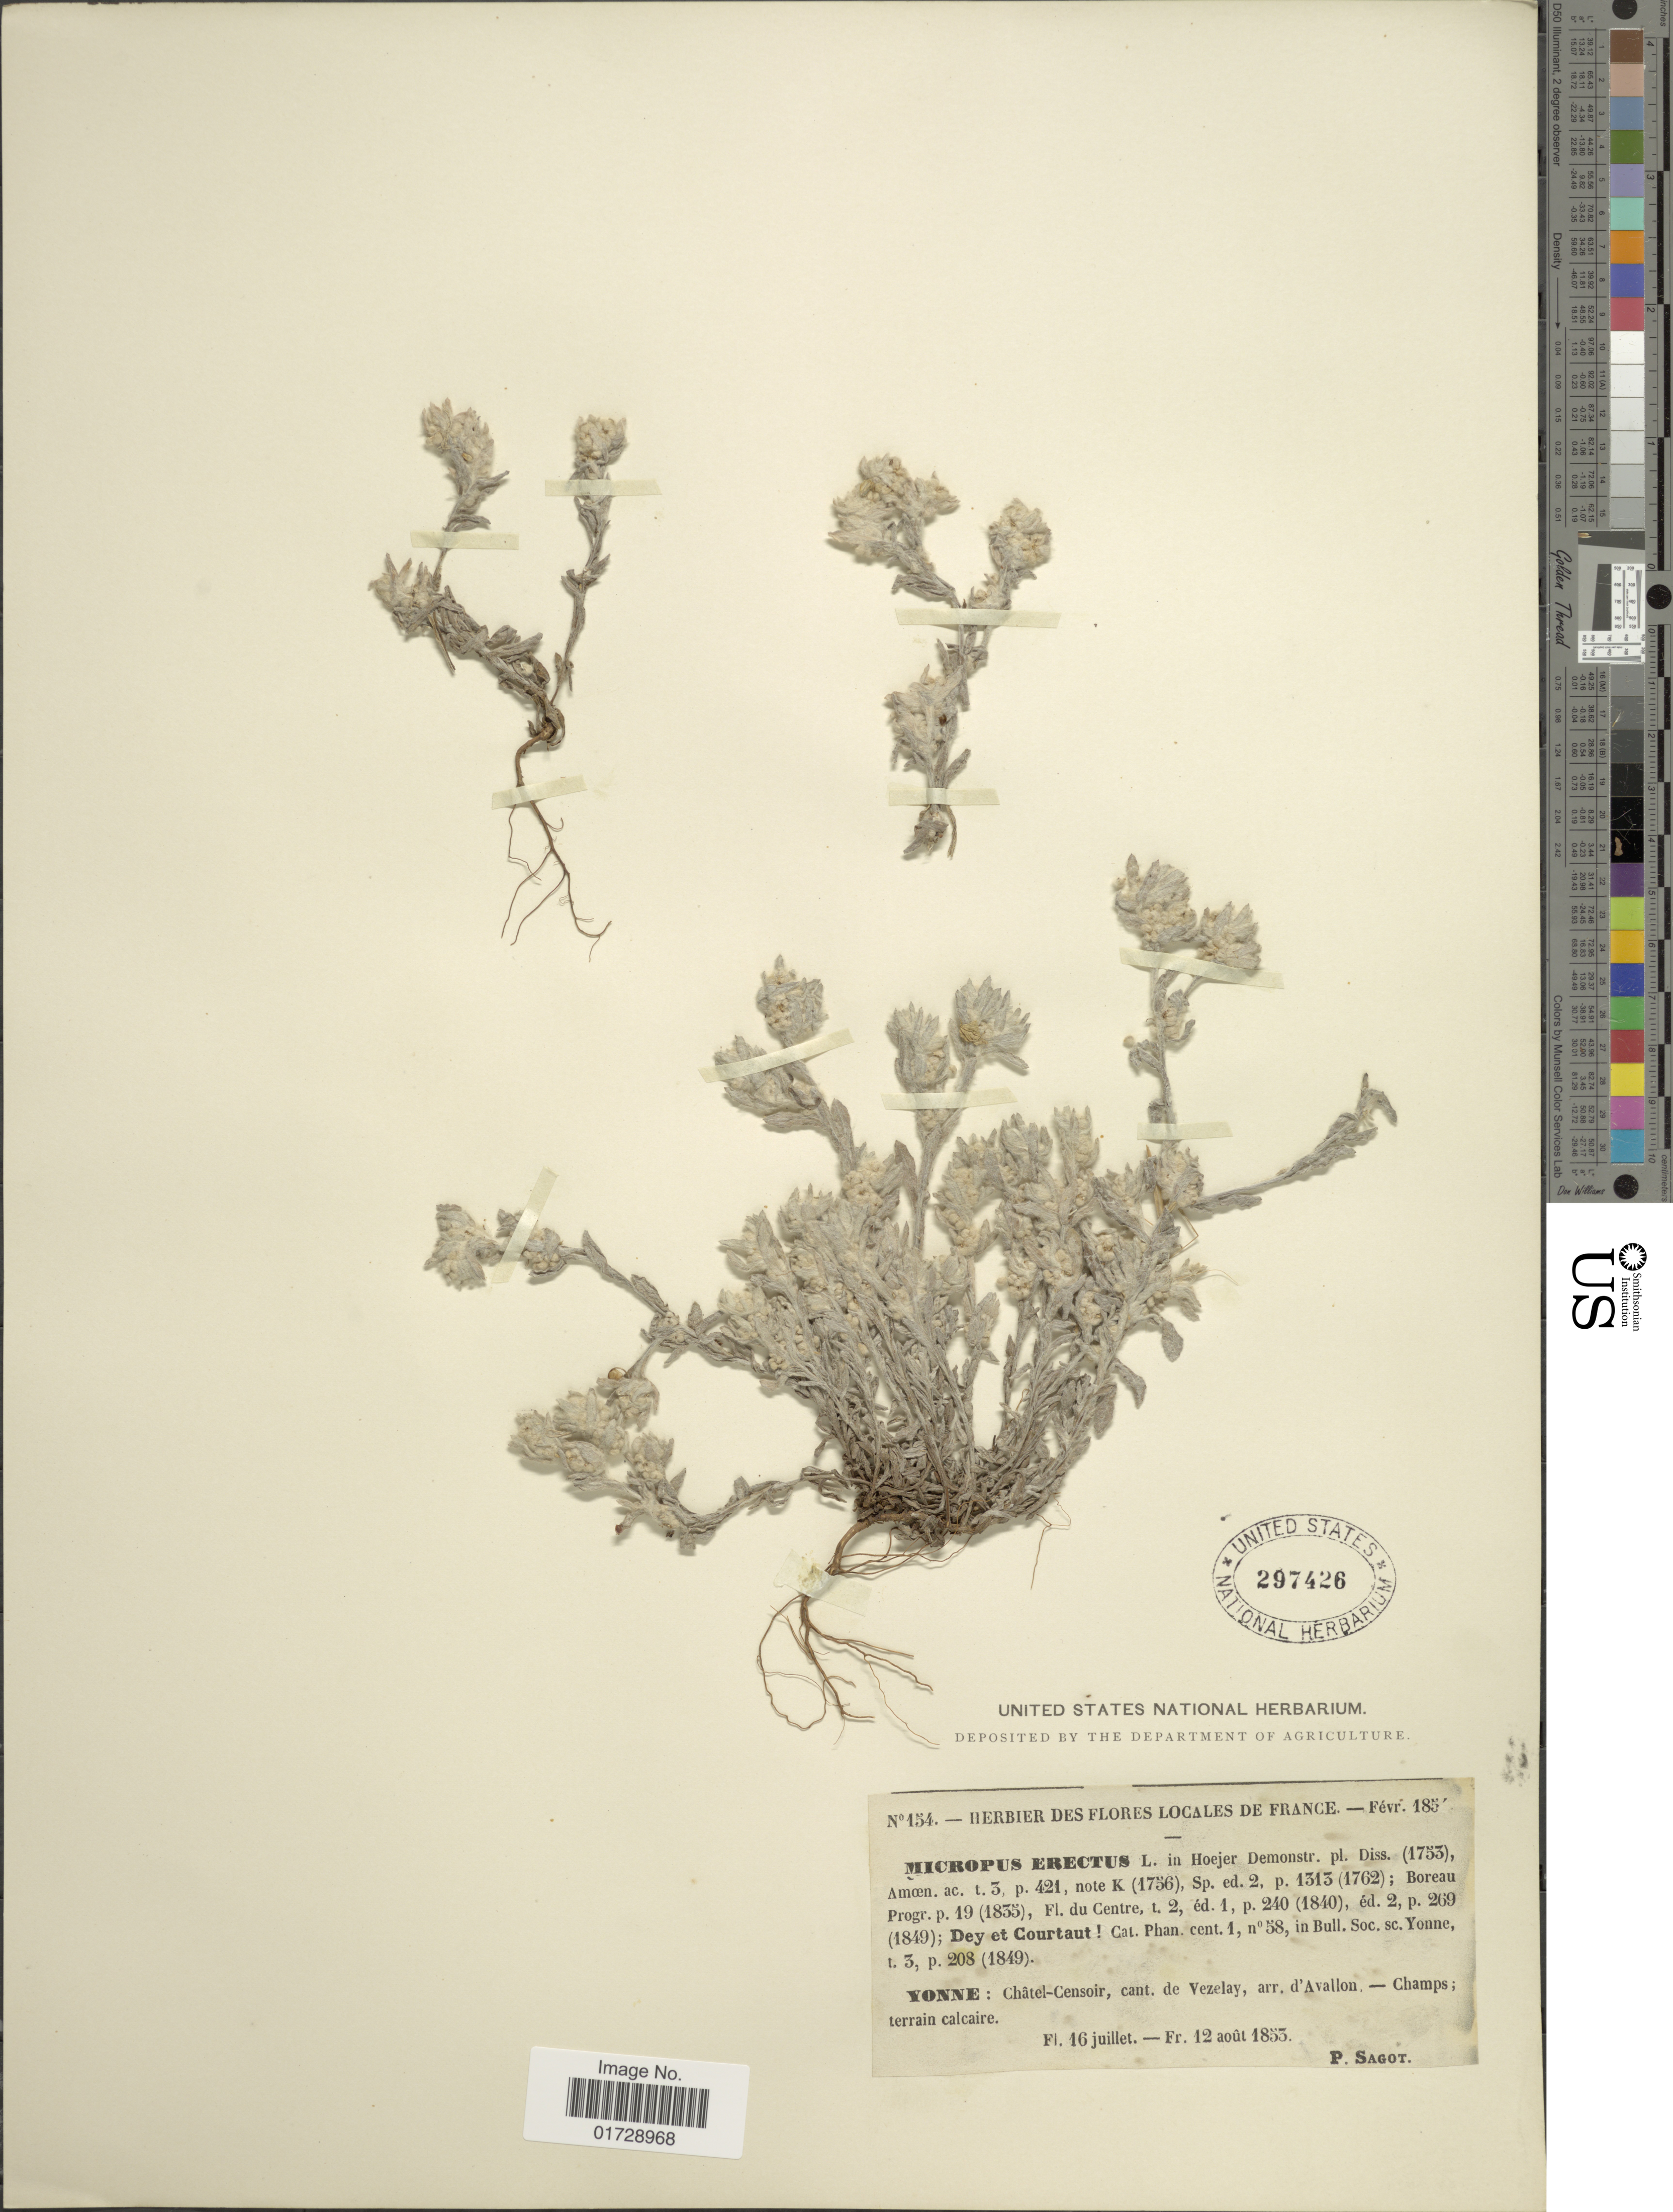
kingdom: Plantae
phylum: Tracheophyta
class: Magnoliopsida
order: Asterales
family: Asteraceae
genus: Micropus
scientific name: Micropus erectus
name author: L.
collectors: P. A. Sagot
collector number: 154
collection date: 1855-07-16/1855-08-12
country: France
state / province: Bourgogne-Franche-Comté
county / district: Yonne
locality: Yonne: Chatel-Censoir, cant. de Vezelay, arr. d'Avallon - Champs; terrain calcaire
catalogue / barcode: US 297426